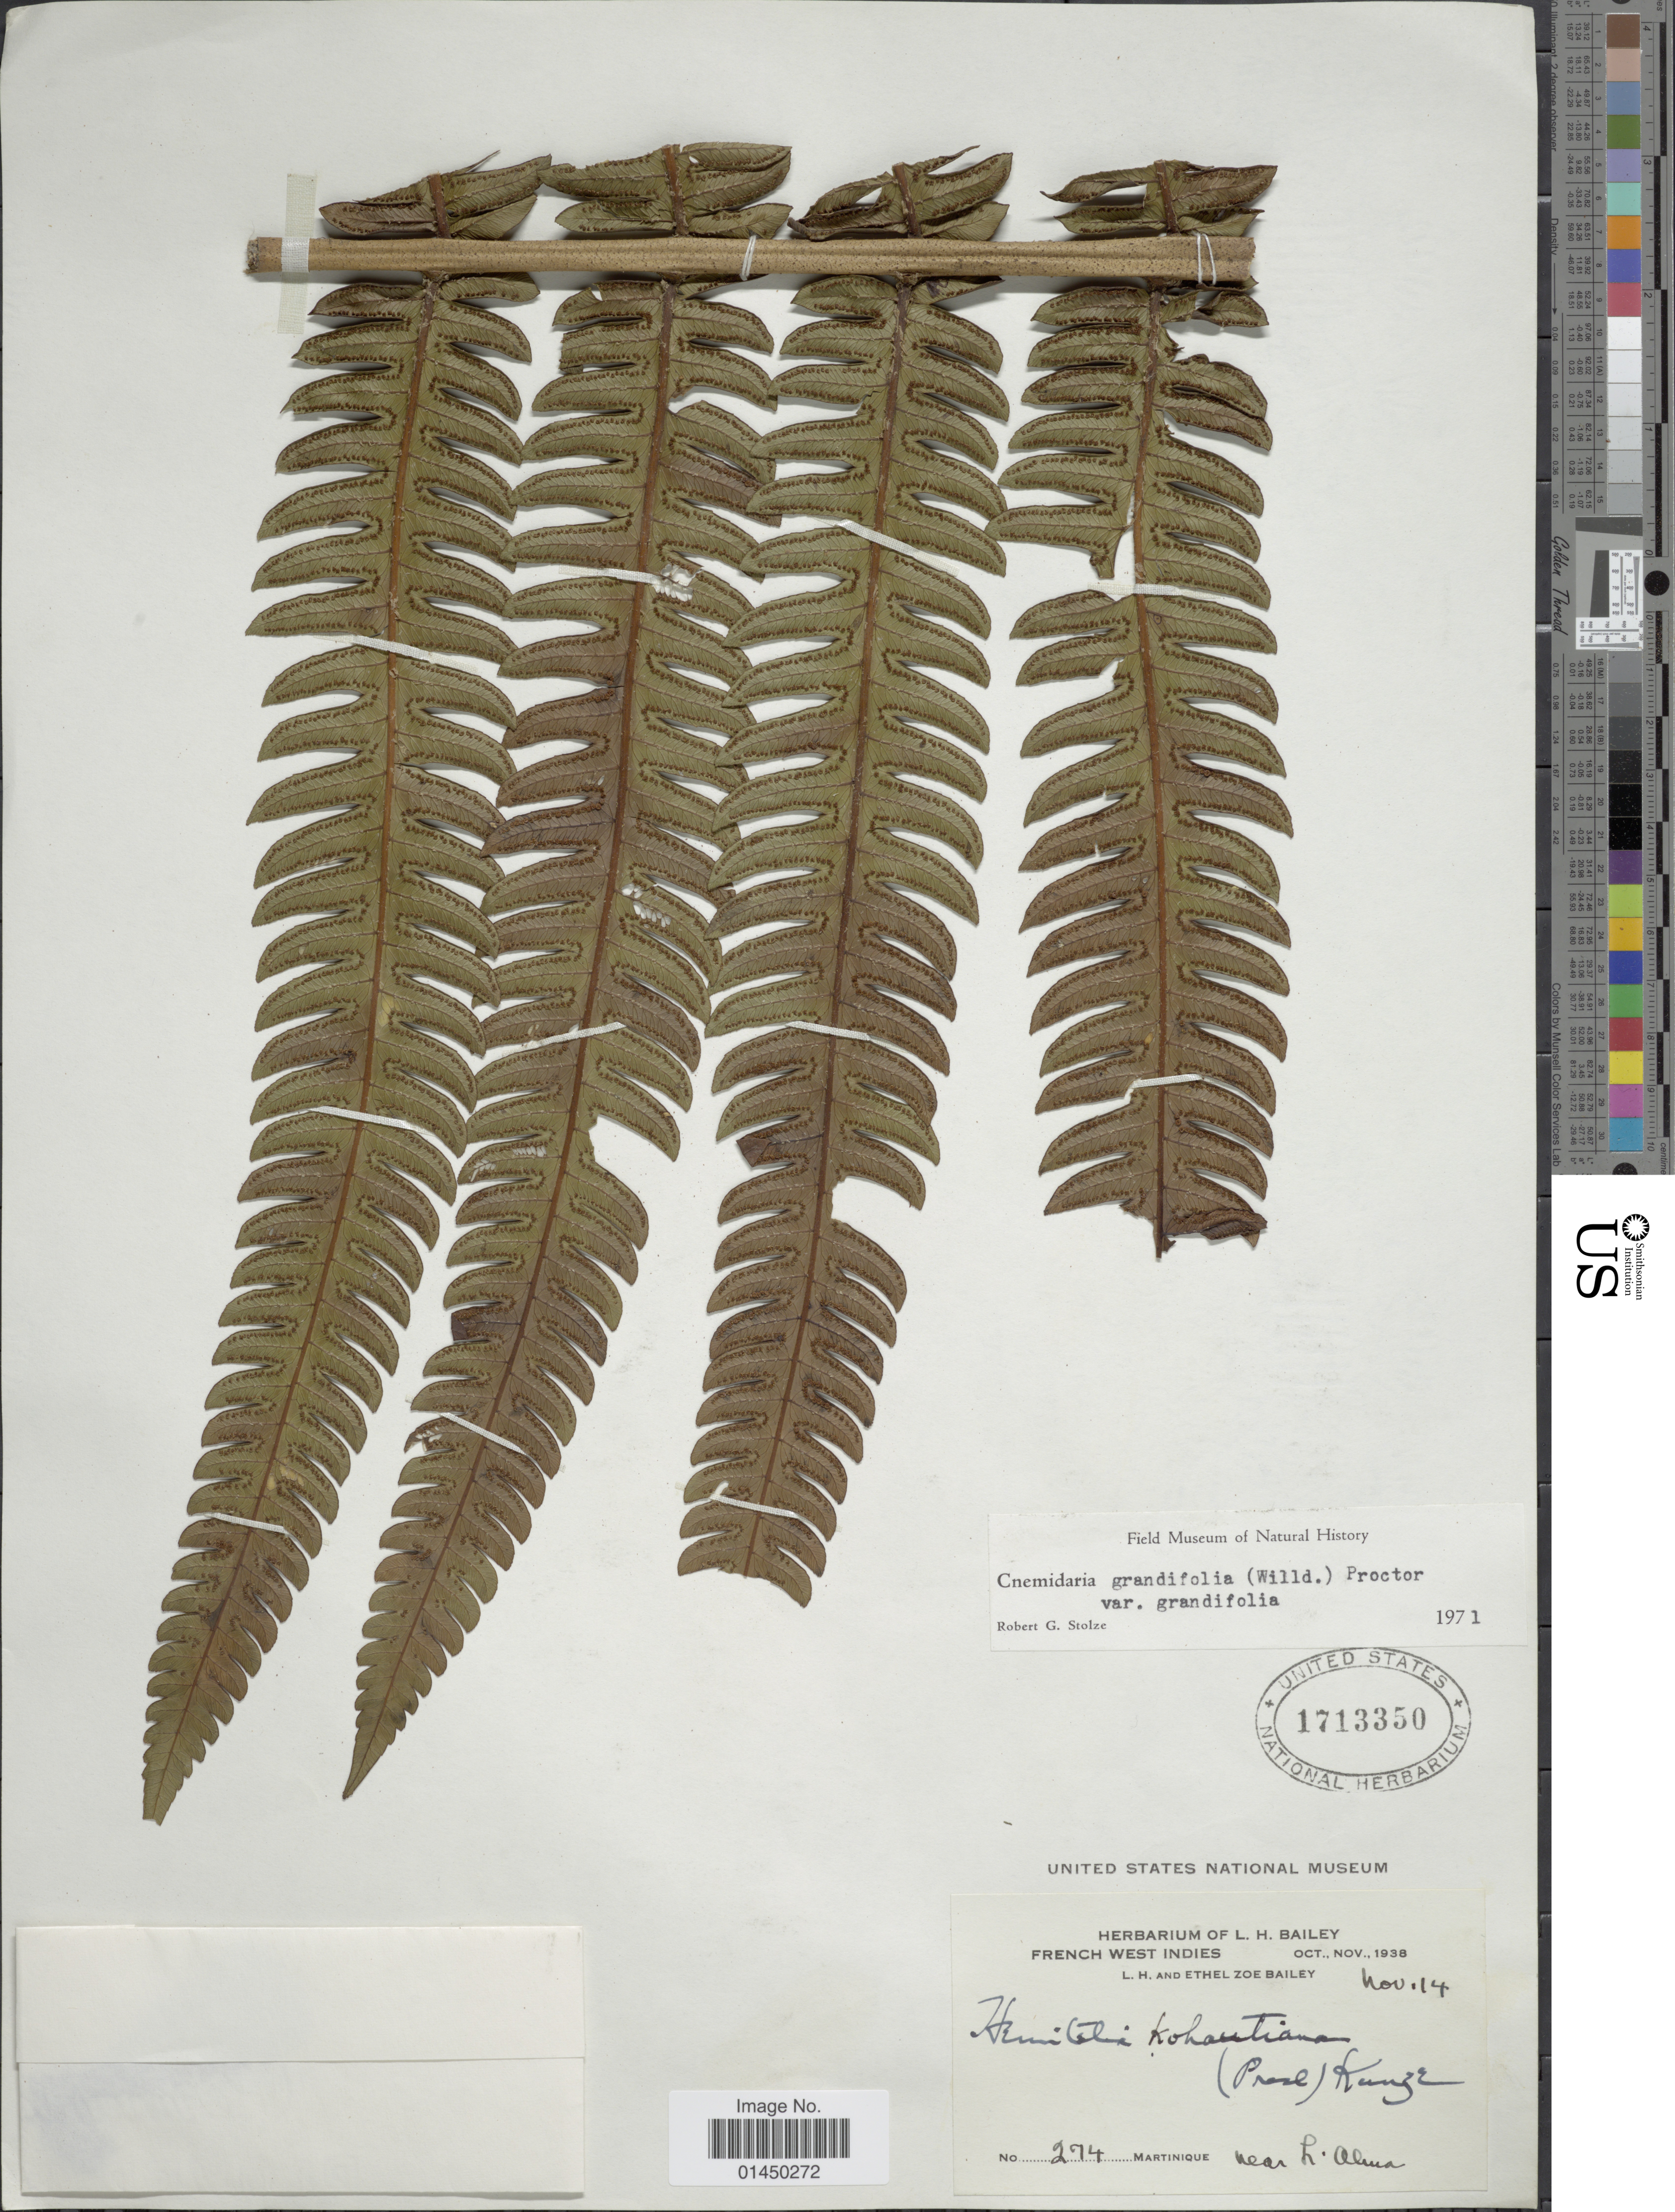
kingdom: Plantae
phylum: Tracheophyta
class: Polypodiopsida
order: Cyatheales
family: Cyatheaceae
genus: Cyathea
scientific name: Cyathea grandifolia var. grandifolia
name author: Willd.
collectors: L. H. Bailey & E. Z. Bailey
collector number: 274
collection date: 1938-11-14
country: Martinique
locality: Near L'Alma.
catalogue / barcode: US 1713350